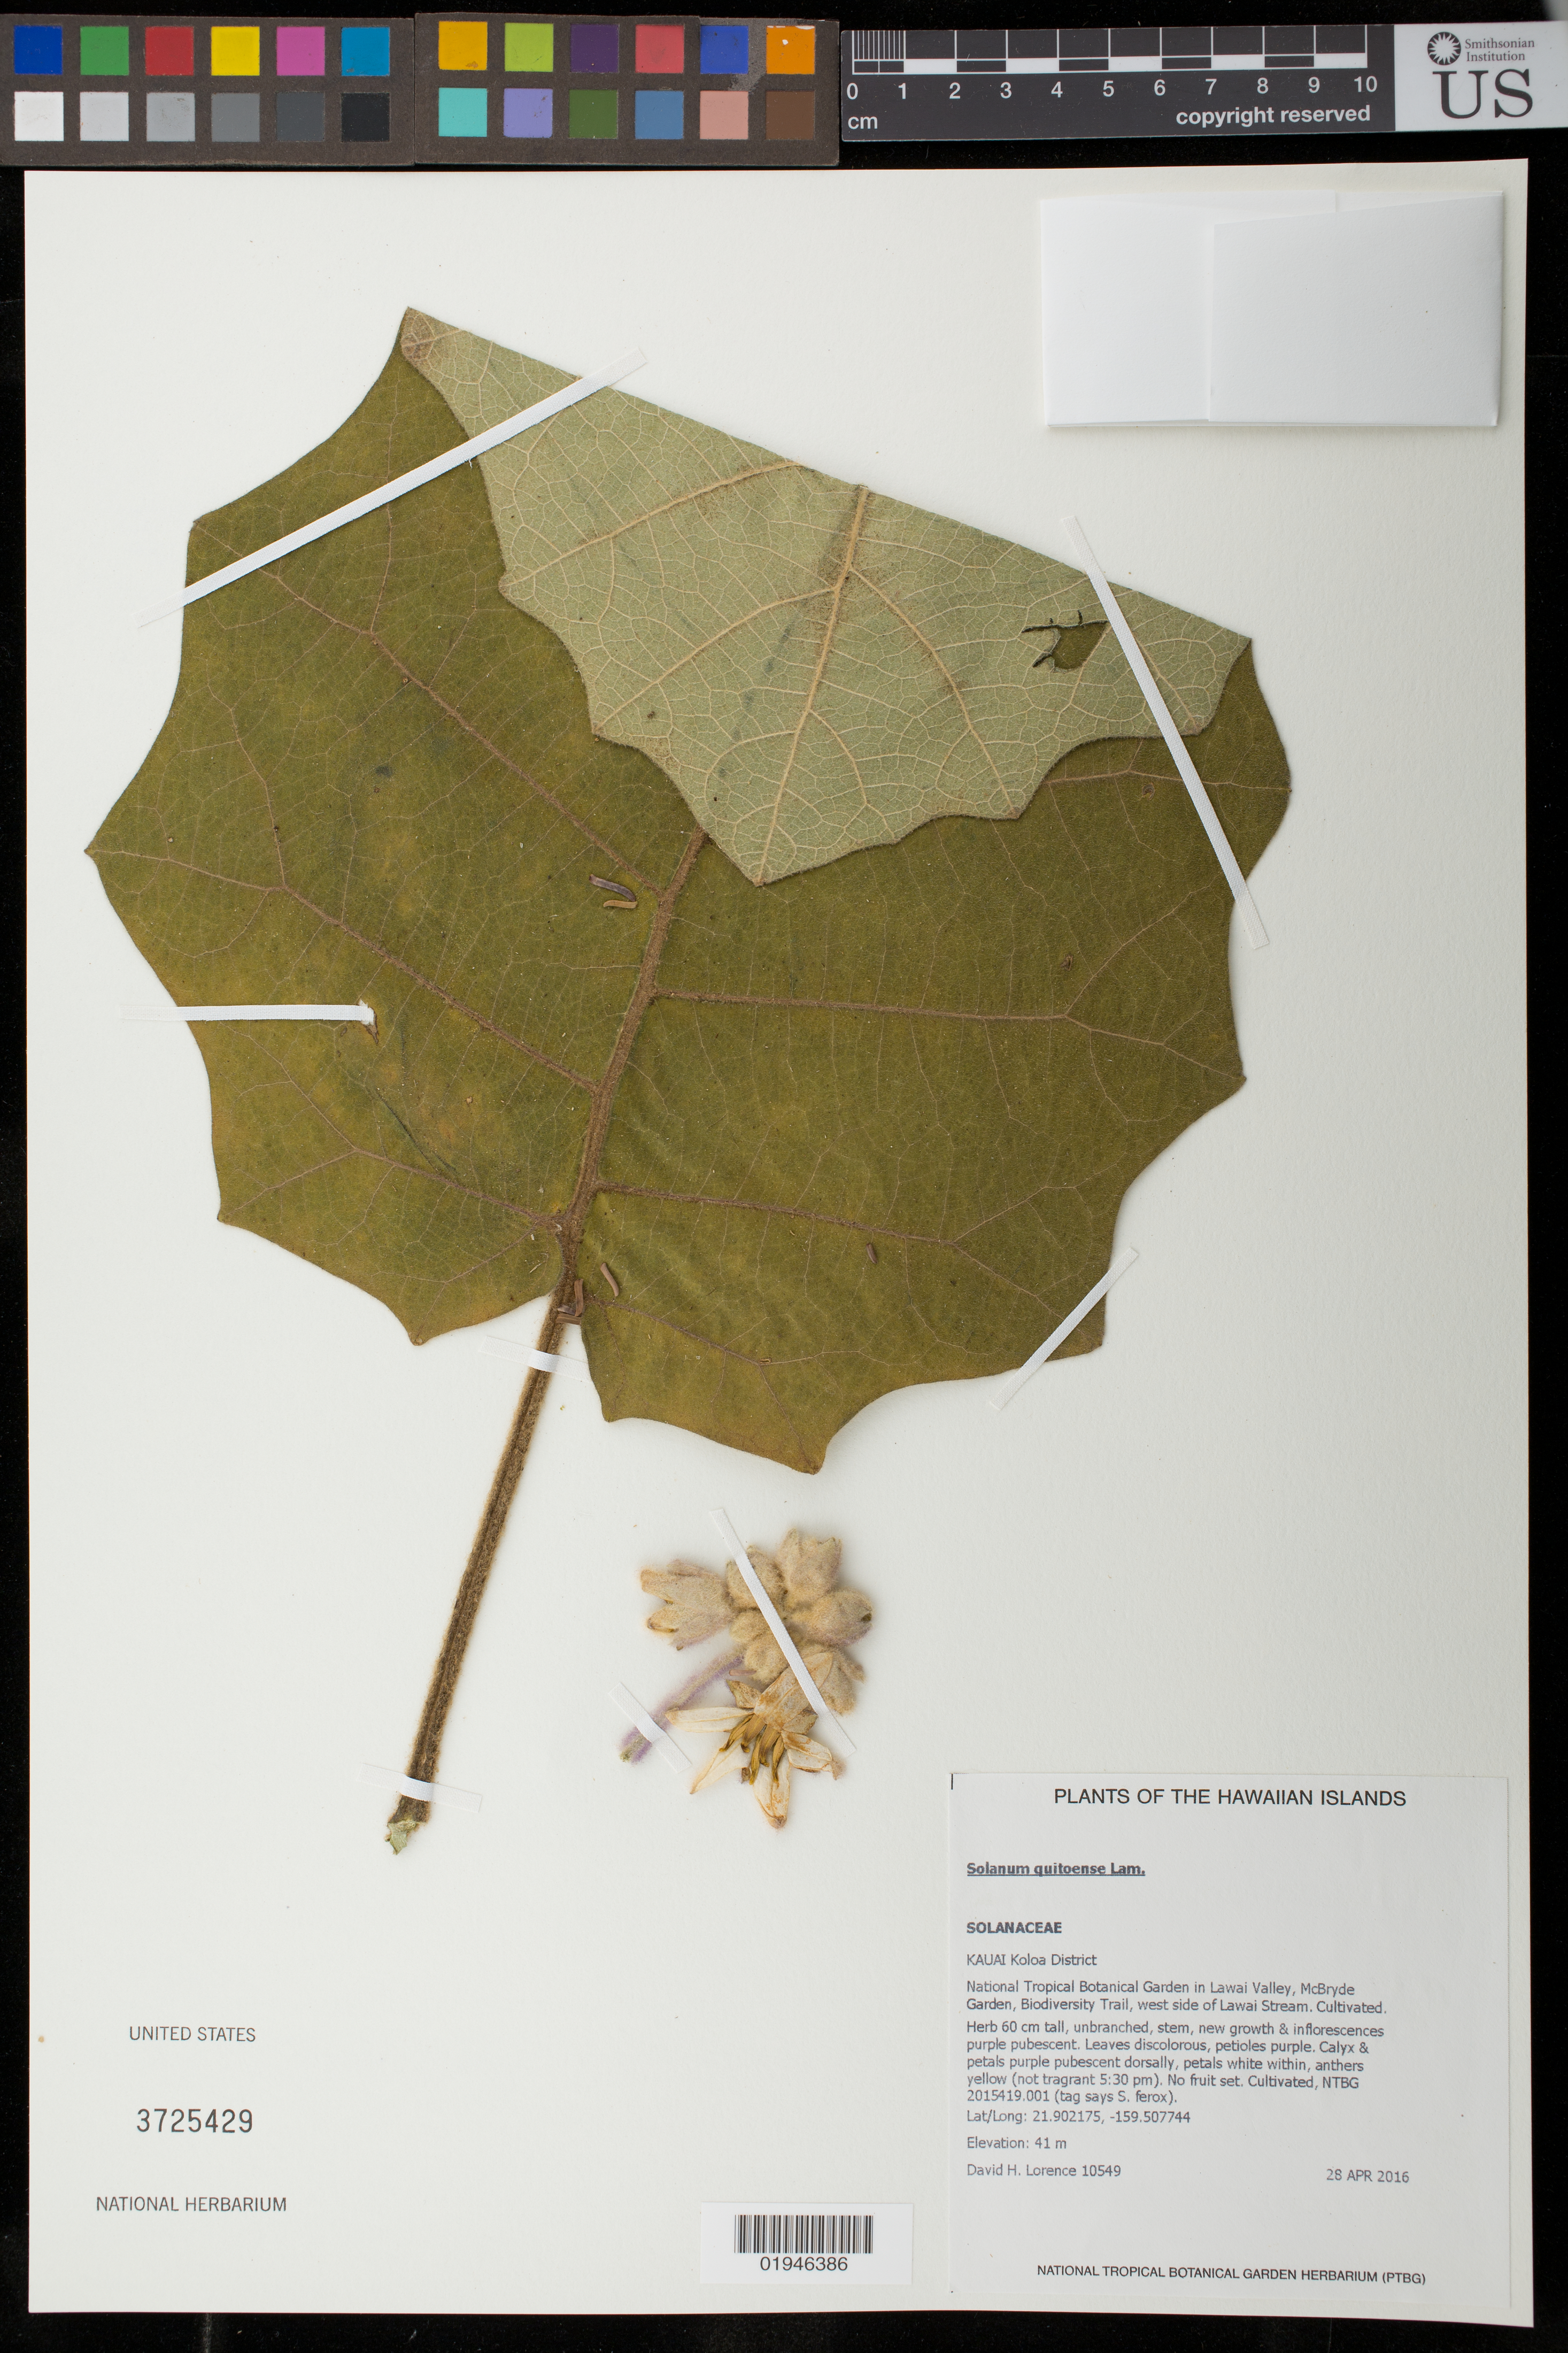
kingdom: Plantae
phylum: Tracheophyta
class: Magnoliopsida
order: Solanales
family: Solanaceae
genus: Solanum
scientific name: Solanum quitoense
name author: Lam.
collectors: D. Lorence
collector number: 10549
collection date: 2016-04-28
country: United States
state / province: Hawaii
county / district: Kauai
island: Kaua'i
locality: Koloa District, National Tropical Botanical Garden in Lawai Valley, McBryde Garden, Biodiversity Trail, west side of Lawai Stream.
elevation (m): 41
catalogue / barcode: US 3725429